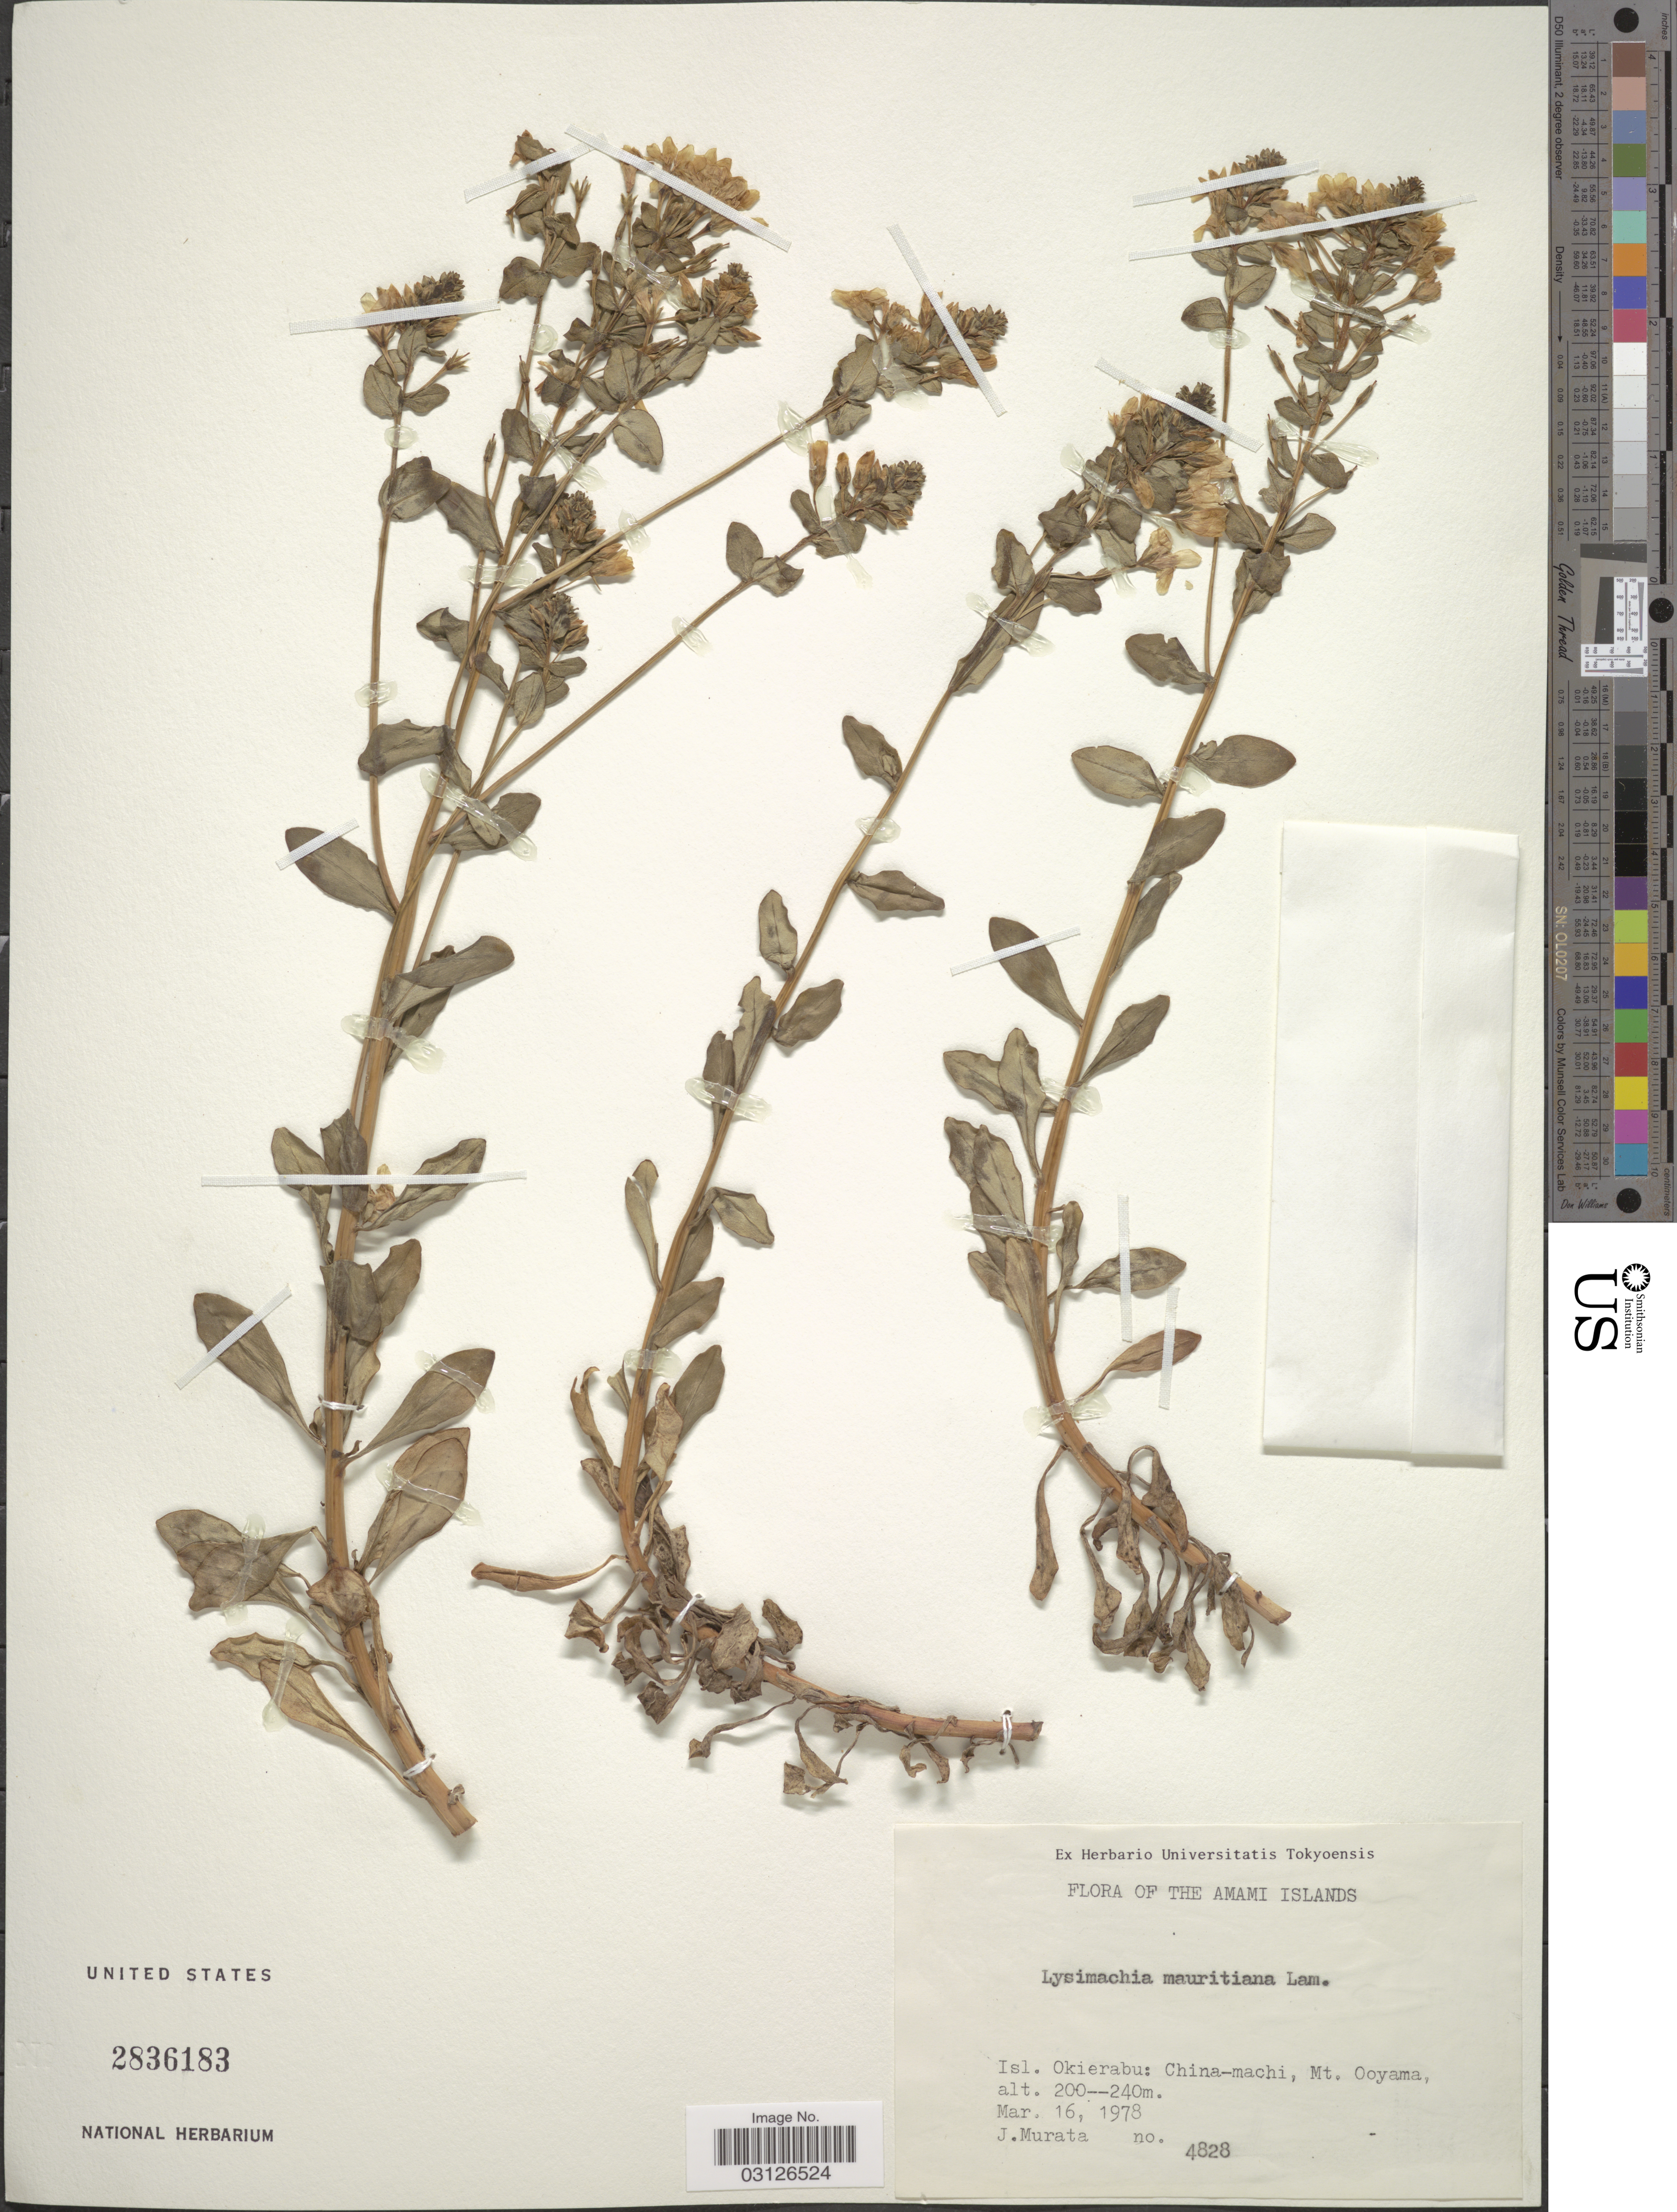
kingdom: Plantae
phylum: Tracheophyta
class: Magnoliopsida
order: Ericales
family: Primulaceae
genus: Lysimachia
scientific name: Lysimachia mauritiana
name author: Lam.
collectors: J. Murata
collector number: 4828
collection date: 1978-03-16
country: Japan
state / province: Okinawa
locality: Amami Islands. Isl. Okierabu: China-machi, Mt. Ooyama.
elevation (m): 200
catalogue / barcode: US 2836183